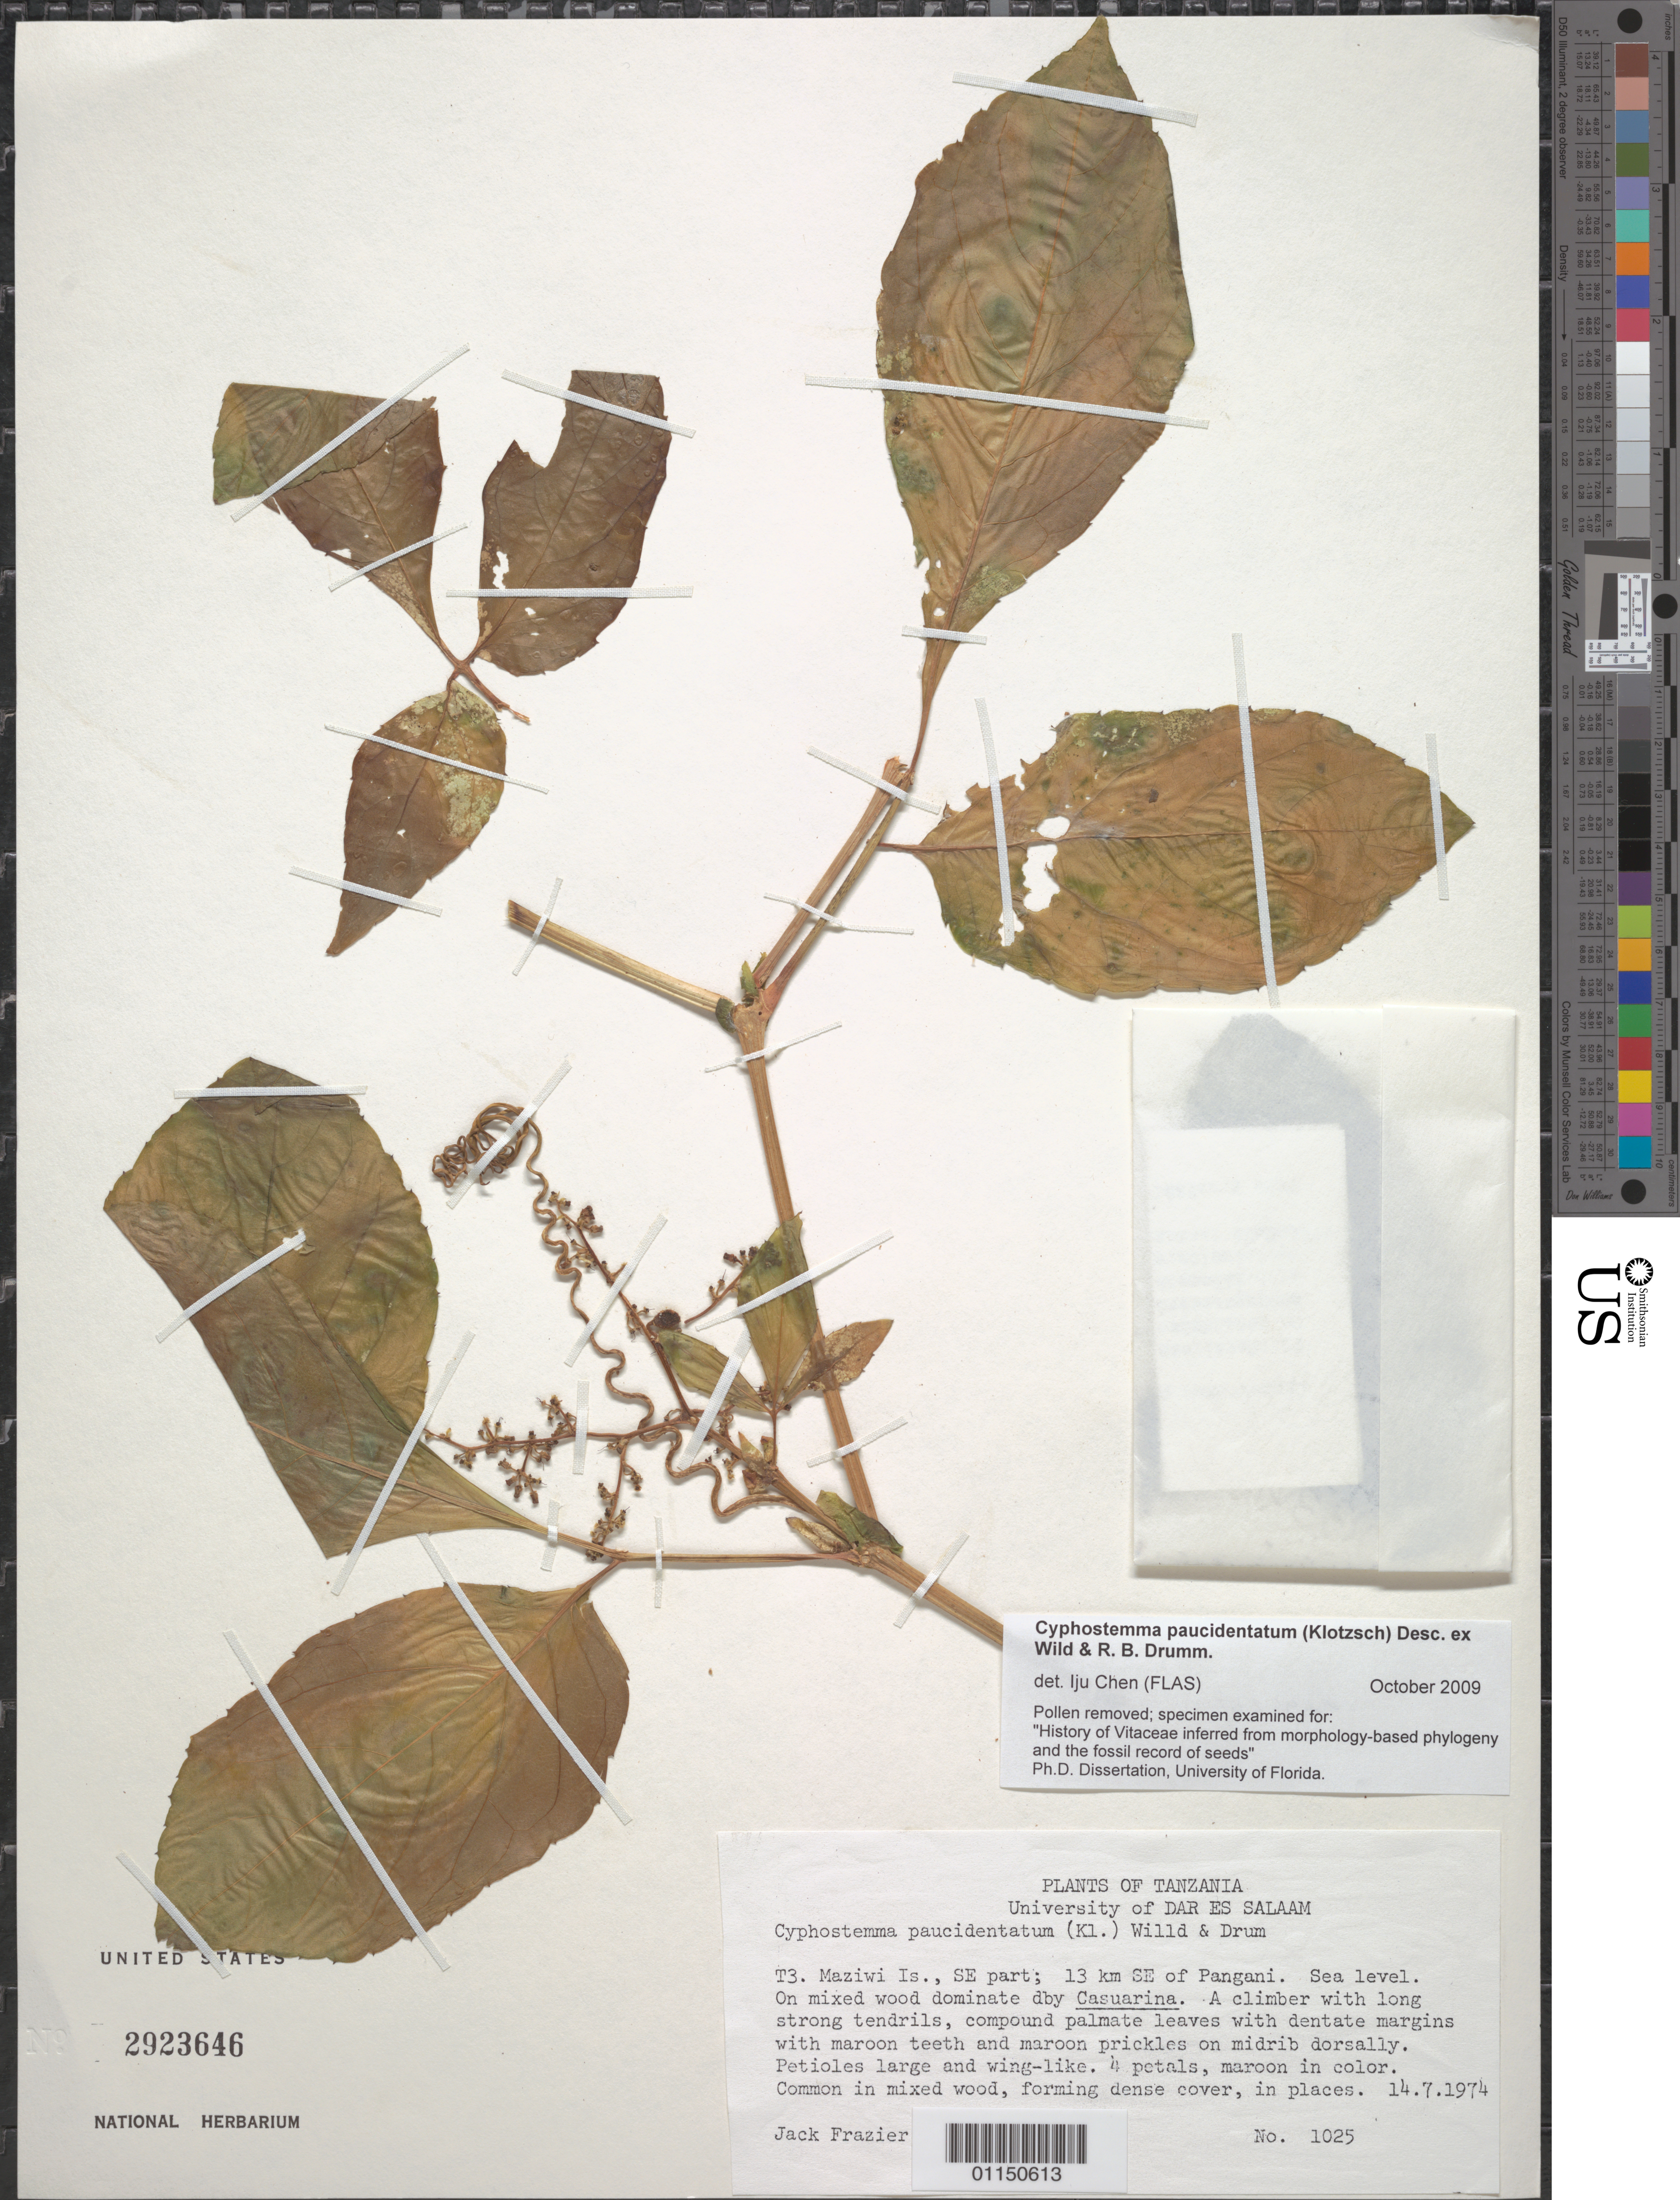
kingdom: Plantae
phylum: Tracheophyta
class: Magnoliopsida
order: Vitales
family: Vitaceae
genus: Cyphostemma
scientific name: Cyphostemma paucidentatum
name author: (Klatt) Desc. ex Wild & Drum.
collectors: J. Frazier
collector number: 1025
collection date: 1974-07-14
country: Tanzania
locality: Maziwe Island. SE part; 13 km SE of Pangani.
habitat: Climber. Common in mixed wood.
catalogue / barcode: US 2923646